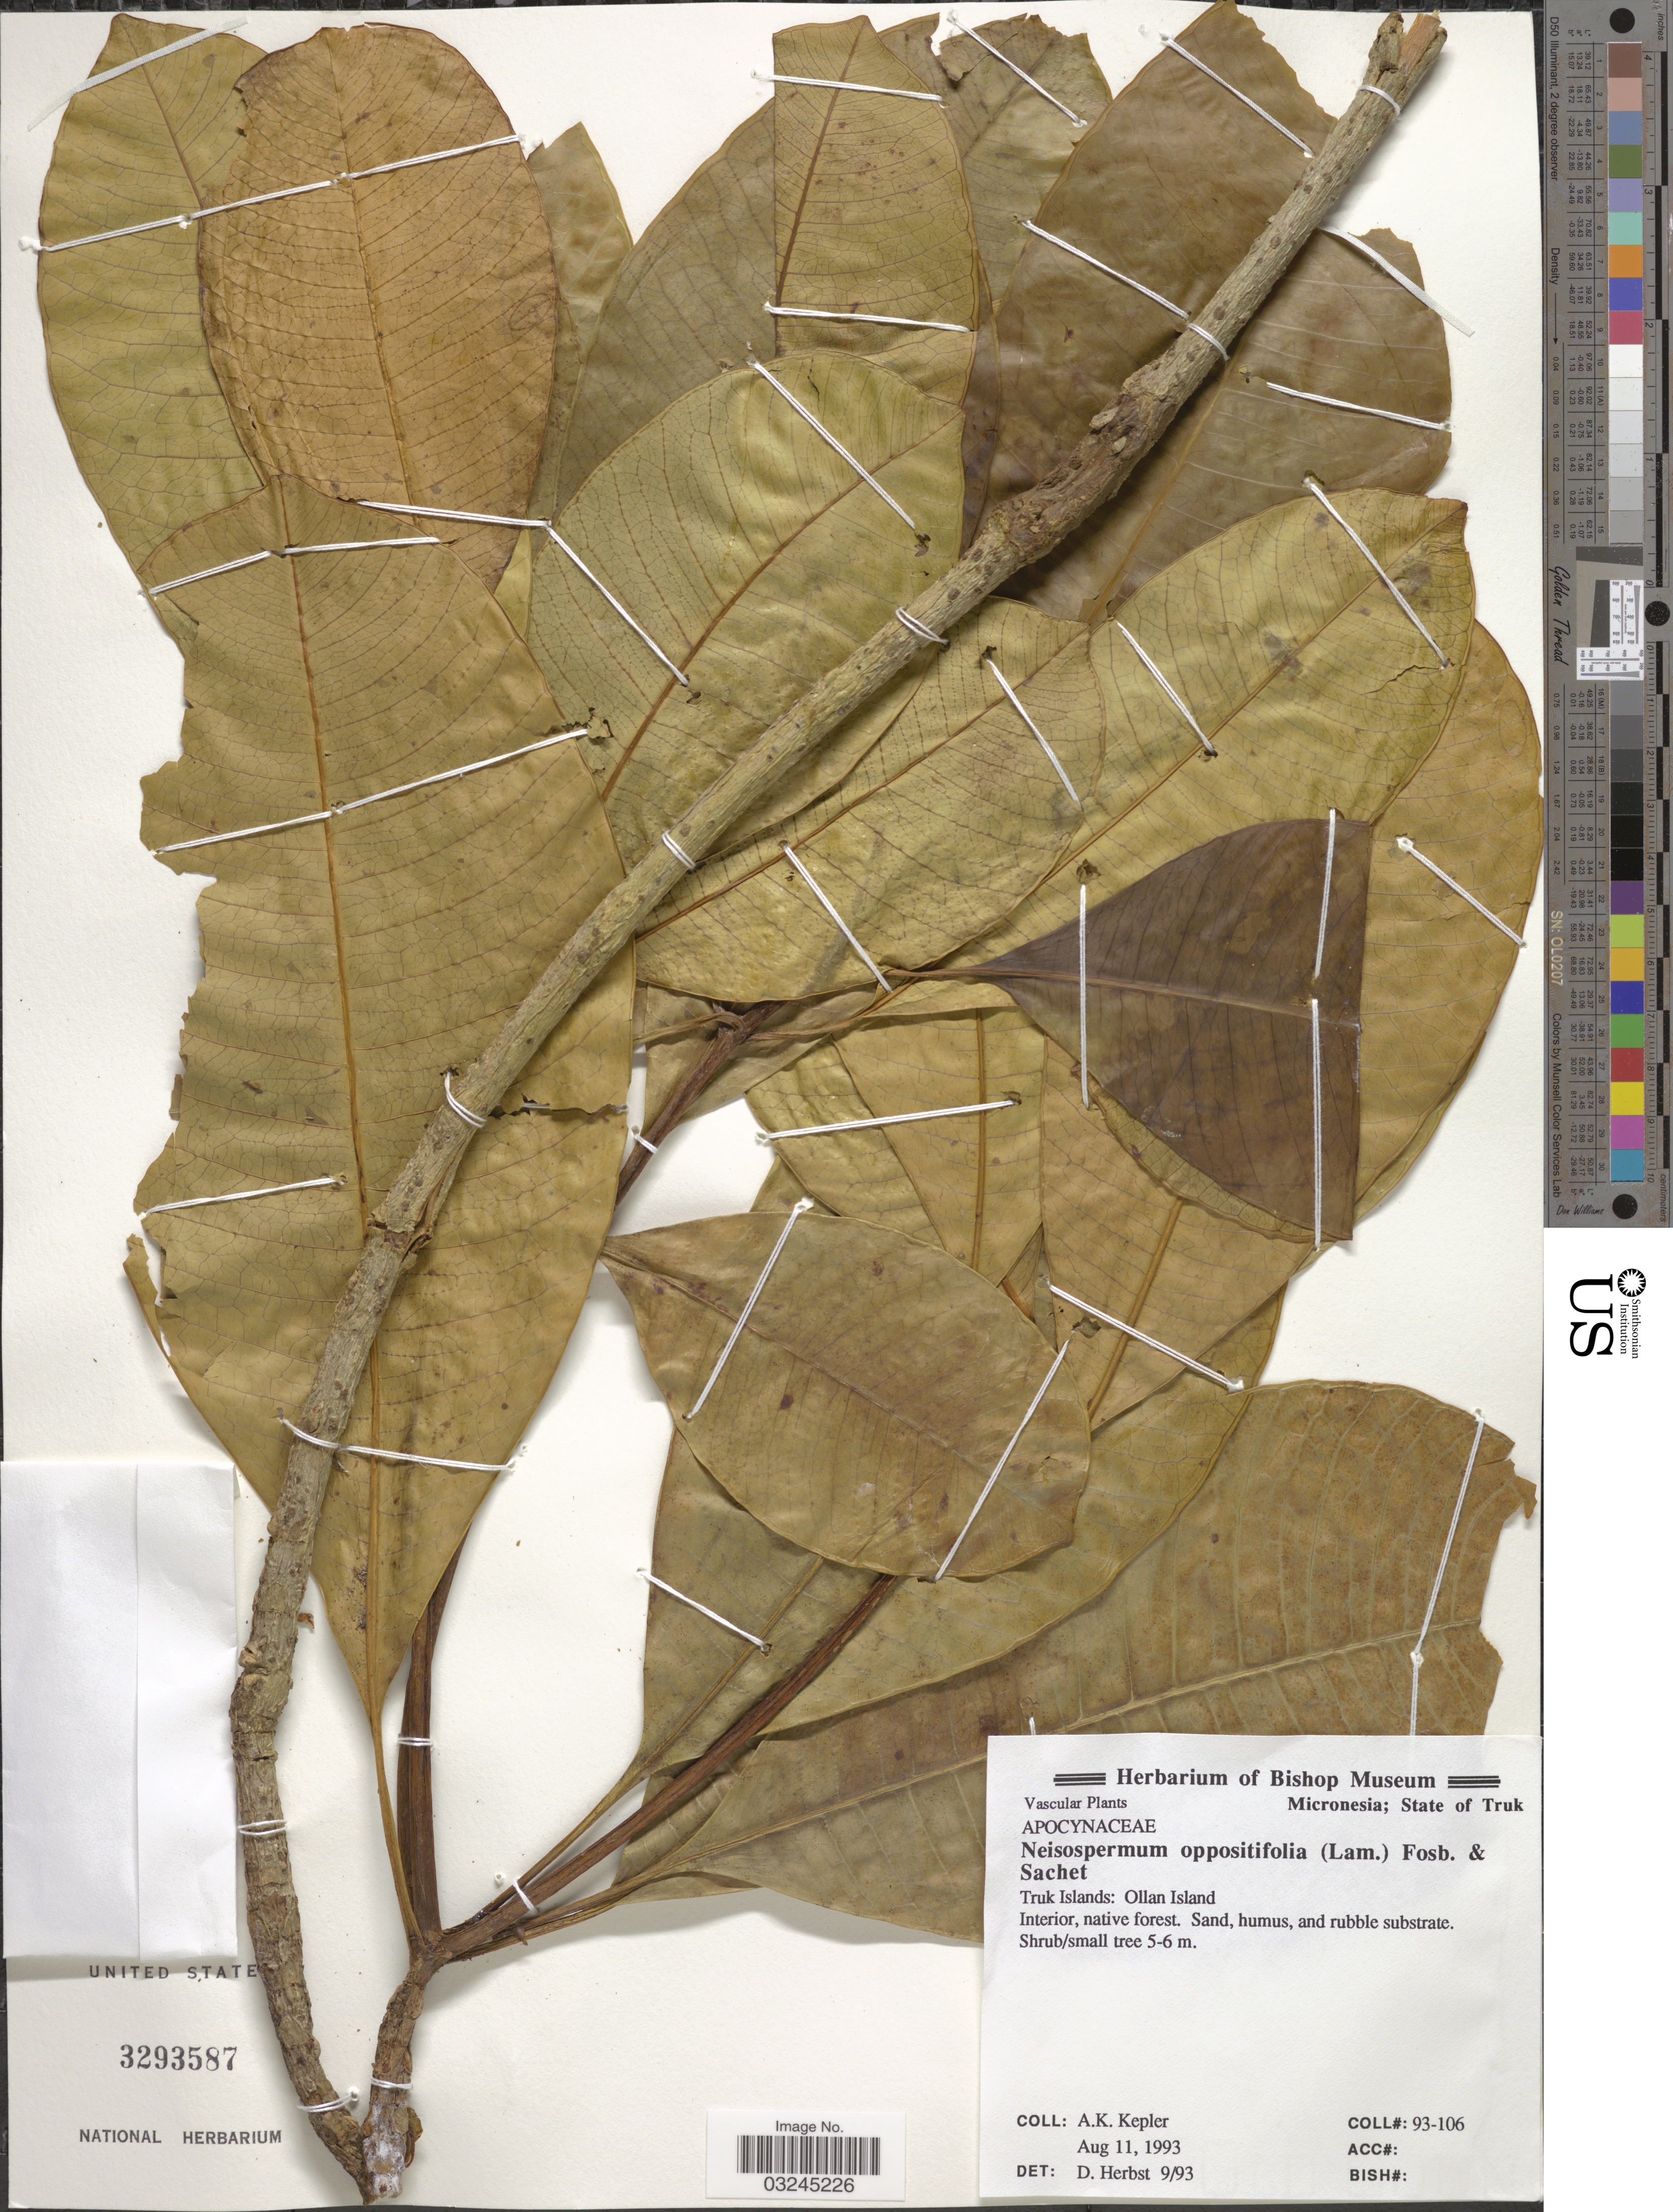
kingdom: Plantae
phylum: Tracheophyta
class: Magnoliopsida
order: Gentianales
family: Apocynaceae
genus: Ochrosia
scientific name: Ochrosia oppositifolia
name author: (Lam.) K. Schum.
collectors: A. K. Kepler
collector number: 93-106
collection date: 1993-08-11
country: Micronesia, Federated States of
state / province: Truk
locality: Micronesia. Truk Islands: Ollan Island.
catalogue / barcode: US 3293587